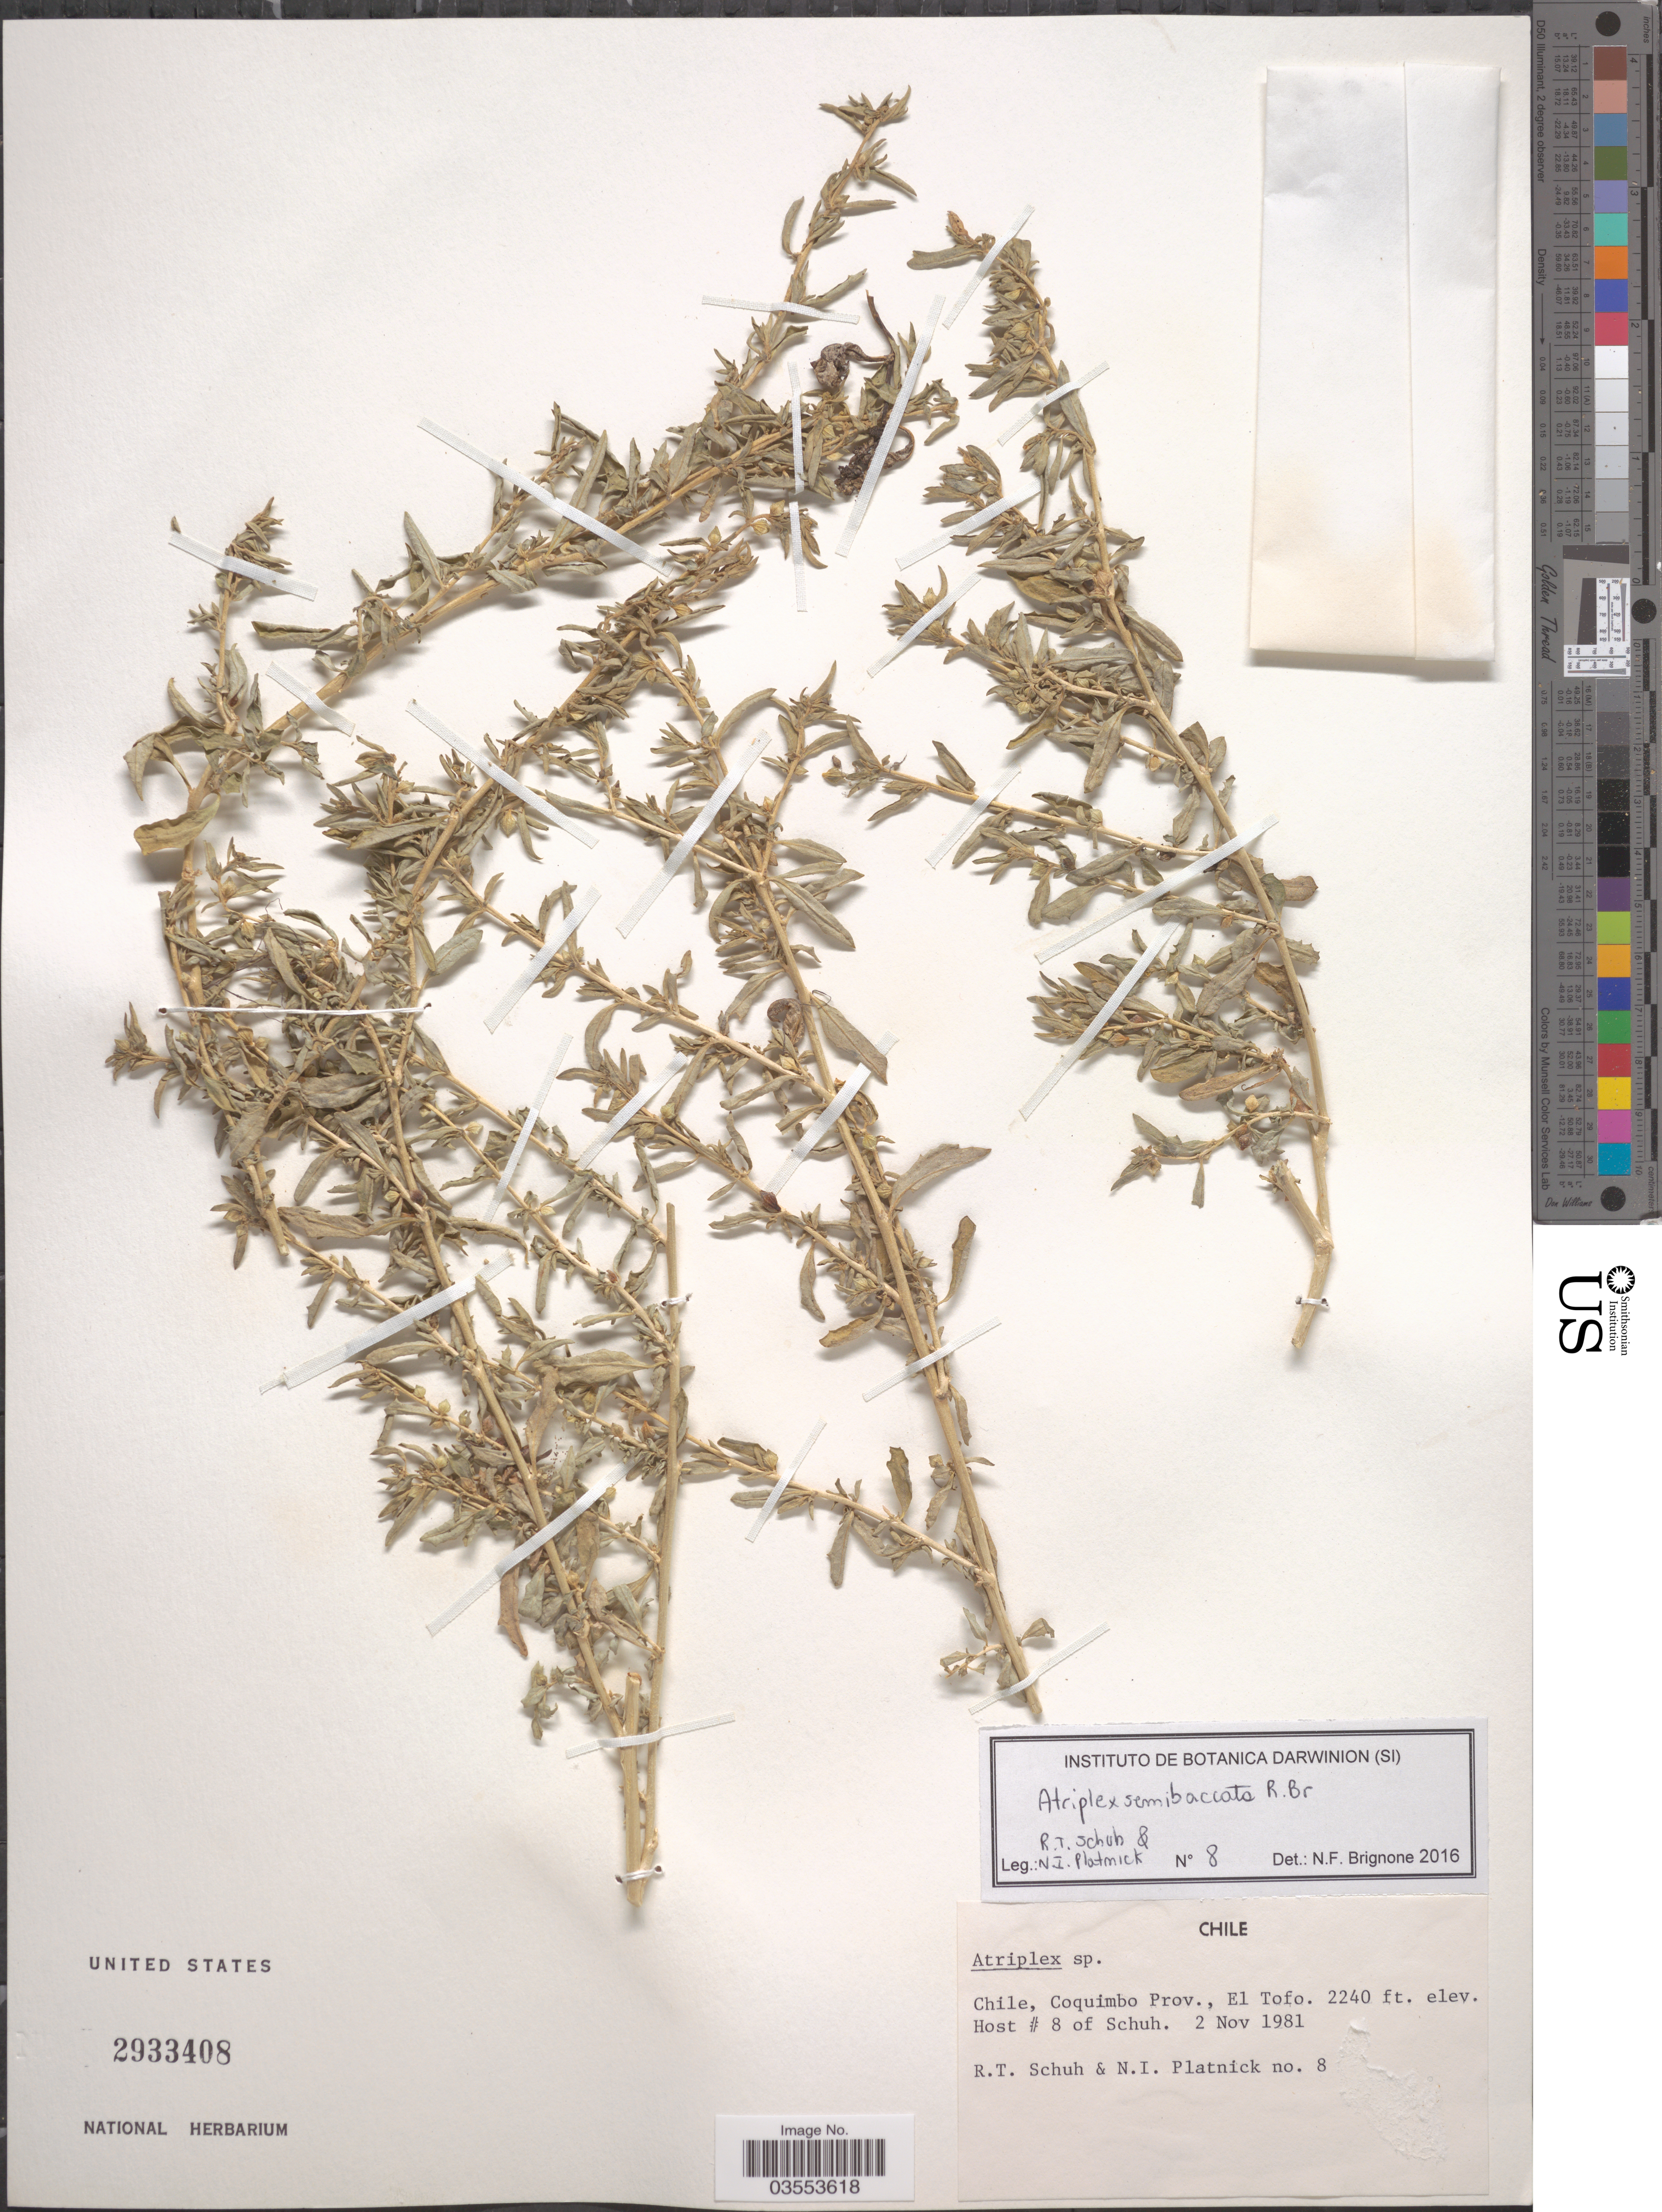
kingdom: Plantae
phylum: Tracheophyta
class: Magnoliopsida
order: Caryophyllales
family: Amaranthaceae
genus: Atriplex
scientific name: Atriplex sp.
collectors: R. Schuh & N. Platnick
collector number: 8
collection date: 1981-11-02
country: Chile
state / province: Coquimbo (IV)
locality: Coquimbo Prov., El Tofo.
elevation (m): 683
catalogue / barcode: US 2933408